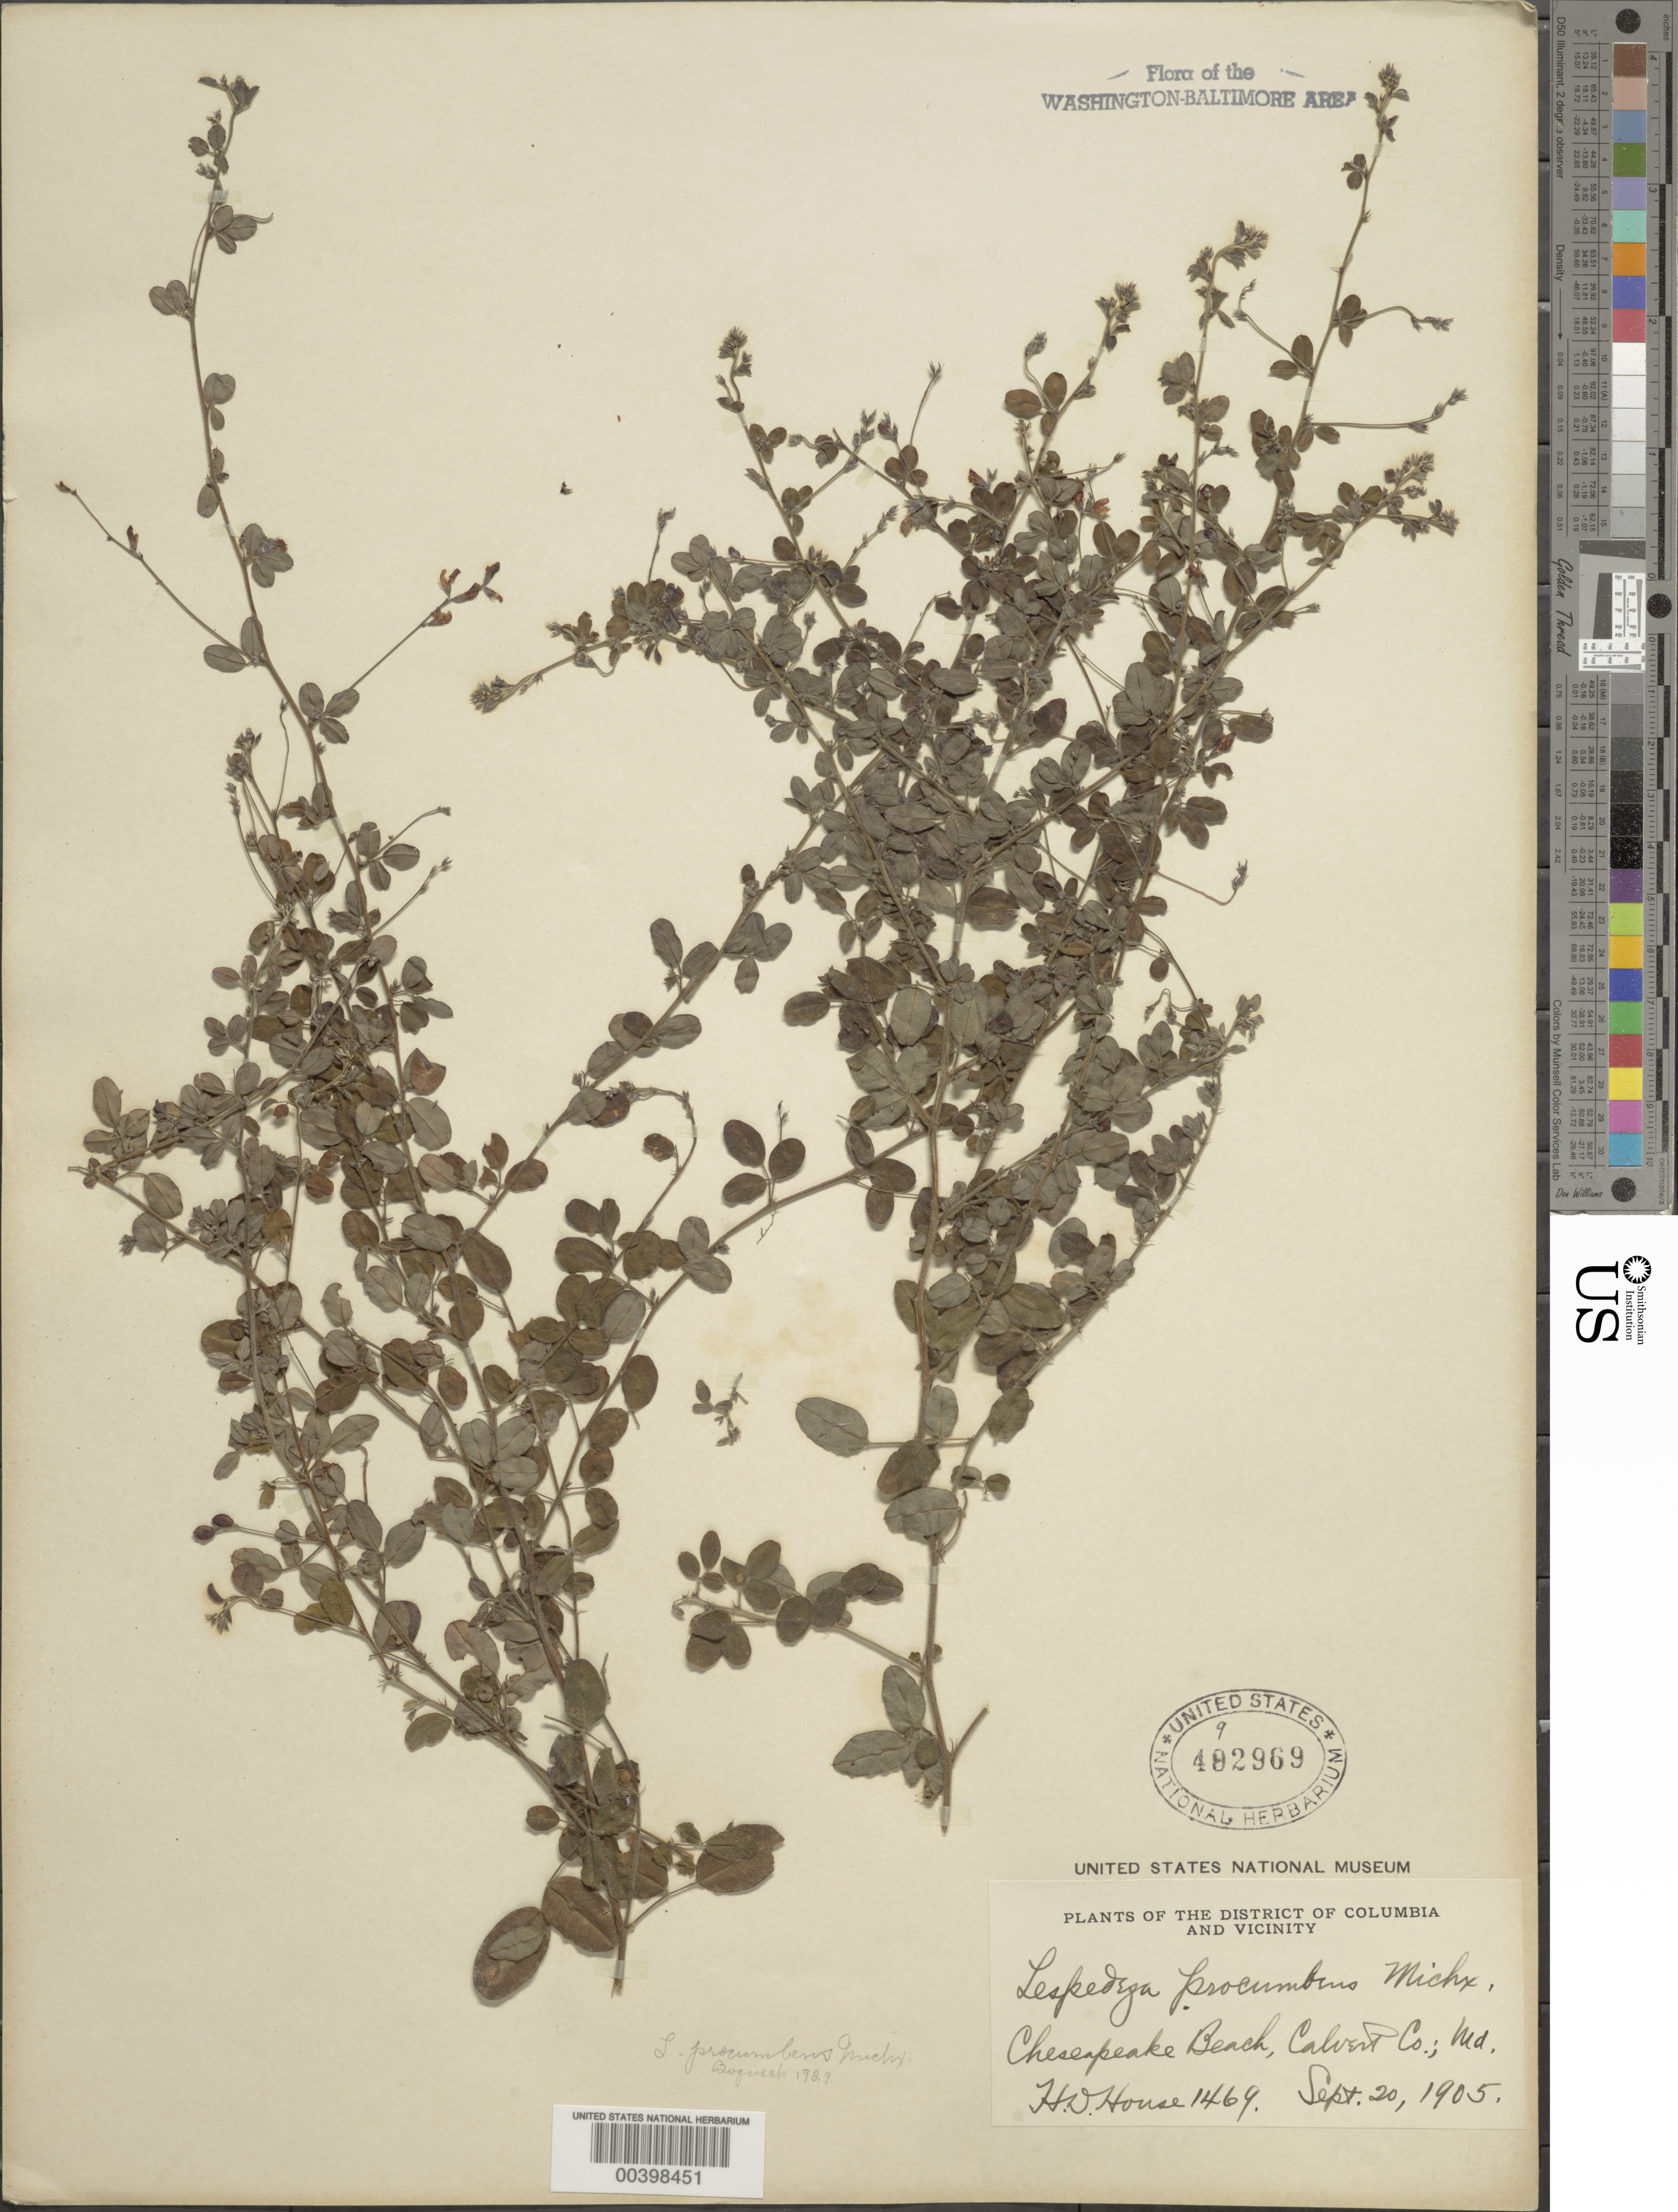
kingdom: Plantae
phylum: Tracheophyta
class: Magnoliopsida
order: Fabales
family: Fabaceae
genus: Lespedeza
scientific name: Lespedeza procumbens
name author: Michx.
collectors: H. D. House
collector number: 1469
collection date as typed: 20 Sep 1905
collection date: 1905-09-20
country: United States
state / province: Maryland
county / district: Calvert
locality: Chesapeake Bay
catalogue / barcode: US 492969